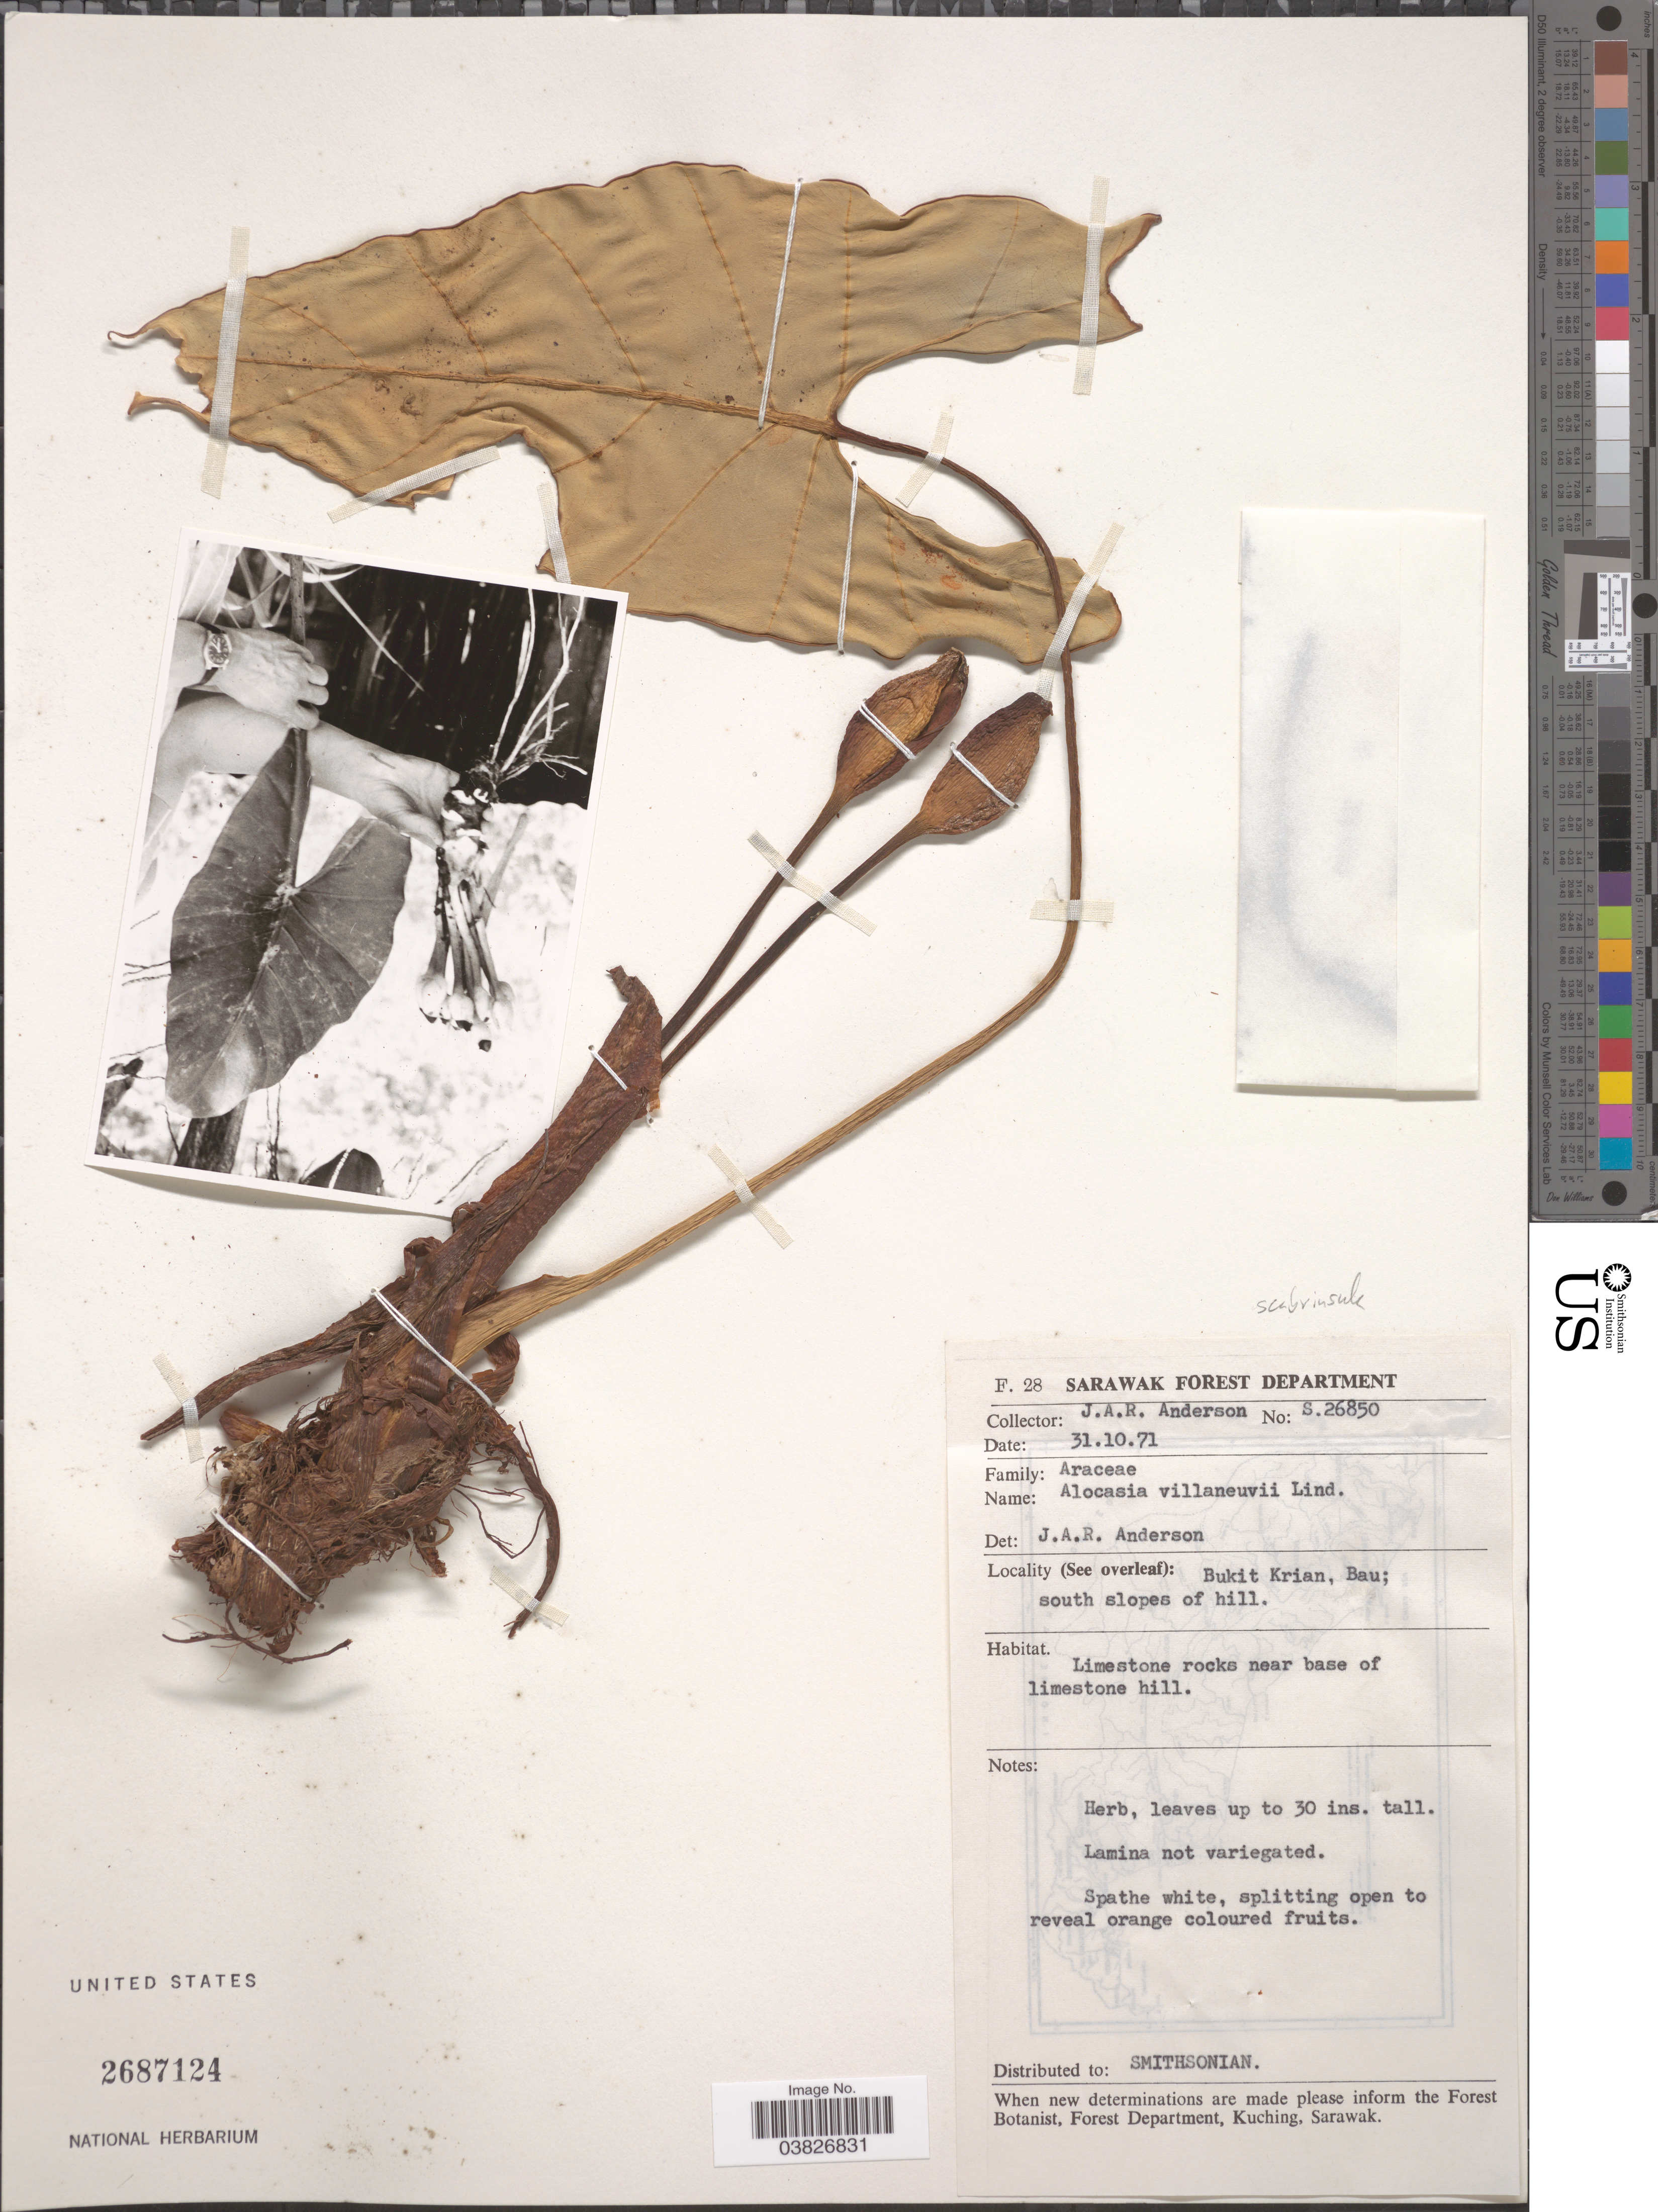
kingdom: Plantae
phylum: Tracheophyta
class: Liliopsida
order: Alismatales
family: Araceae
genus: Alocasia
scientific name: Alocasia scabriuscula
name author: N.E. Br.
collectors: J. A. R. Anderson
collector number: S26850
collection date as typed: Transcribed d/m/y: 31/10/71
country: Malaysia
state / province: Sarawak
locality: Bukit Krian, Bau; south slopes of hill.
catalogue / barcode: US 2687124